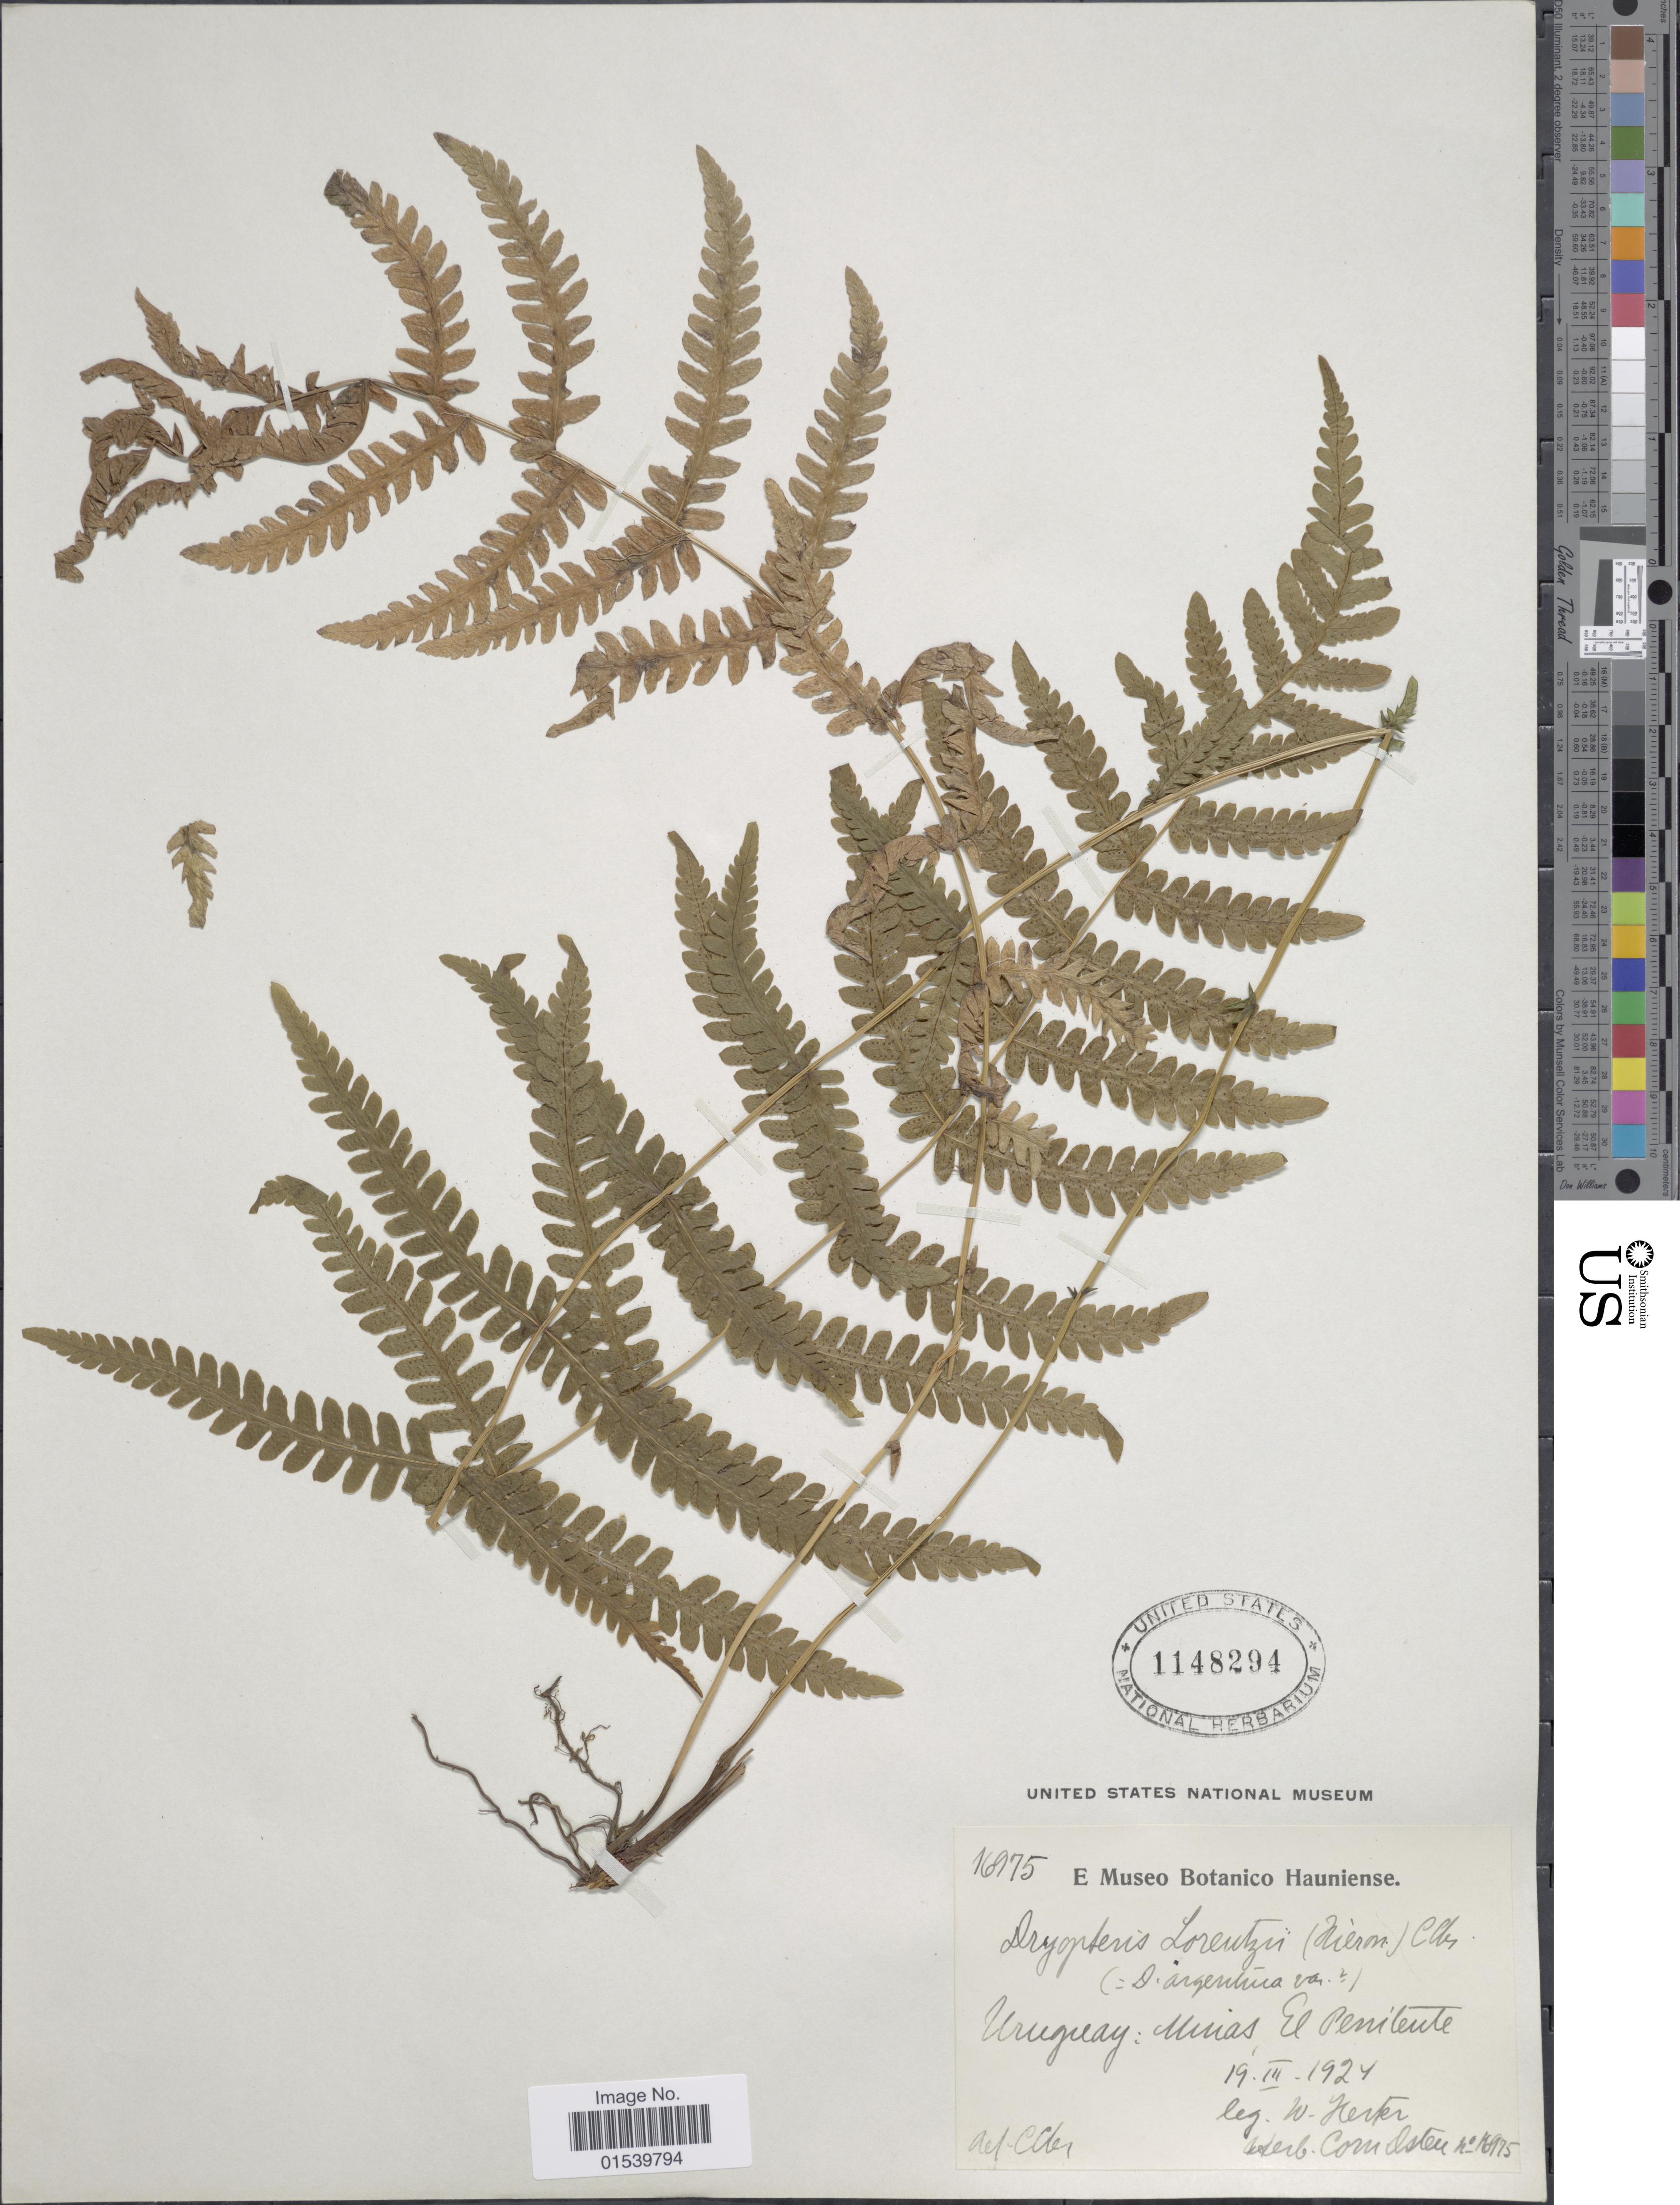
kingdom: Plantae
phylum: Tracheophyta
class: Polypodiopsida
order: Polypodiales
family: Thelypteridaceae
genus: Amauropelta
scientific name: Amauropelta argentina (Hieron.) comb. nov., ined. 2015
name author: (Hieron.)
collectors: W. G. Herter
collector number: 975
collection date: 1924-03-19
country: Uruguay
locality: El Penitente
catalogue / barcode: US 1148294